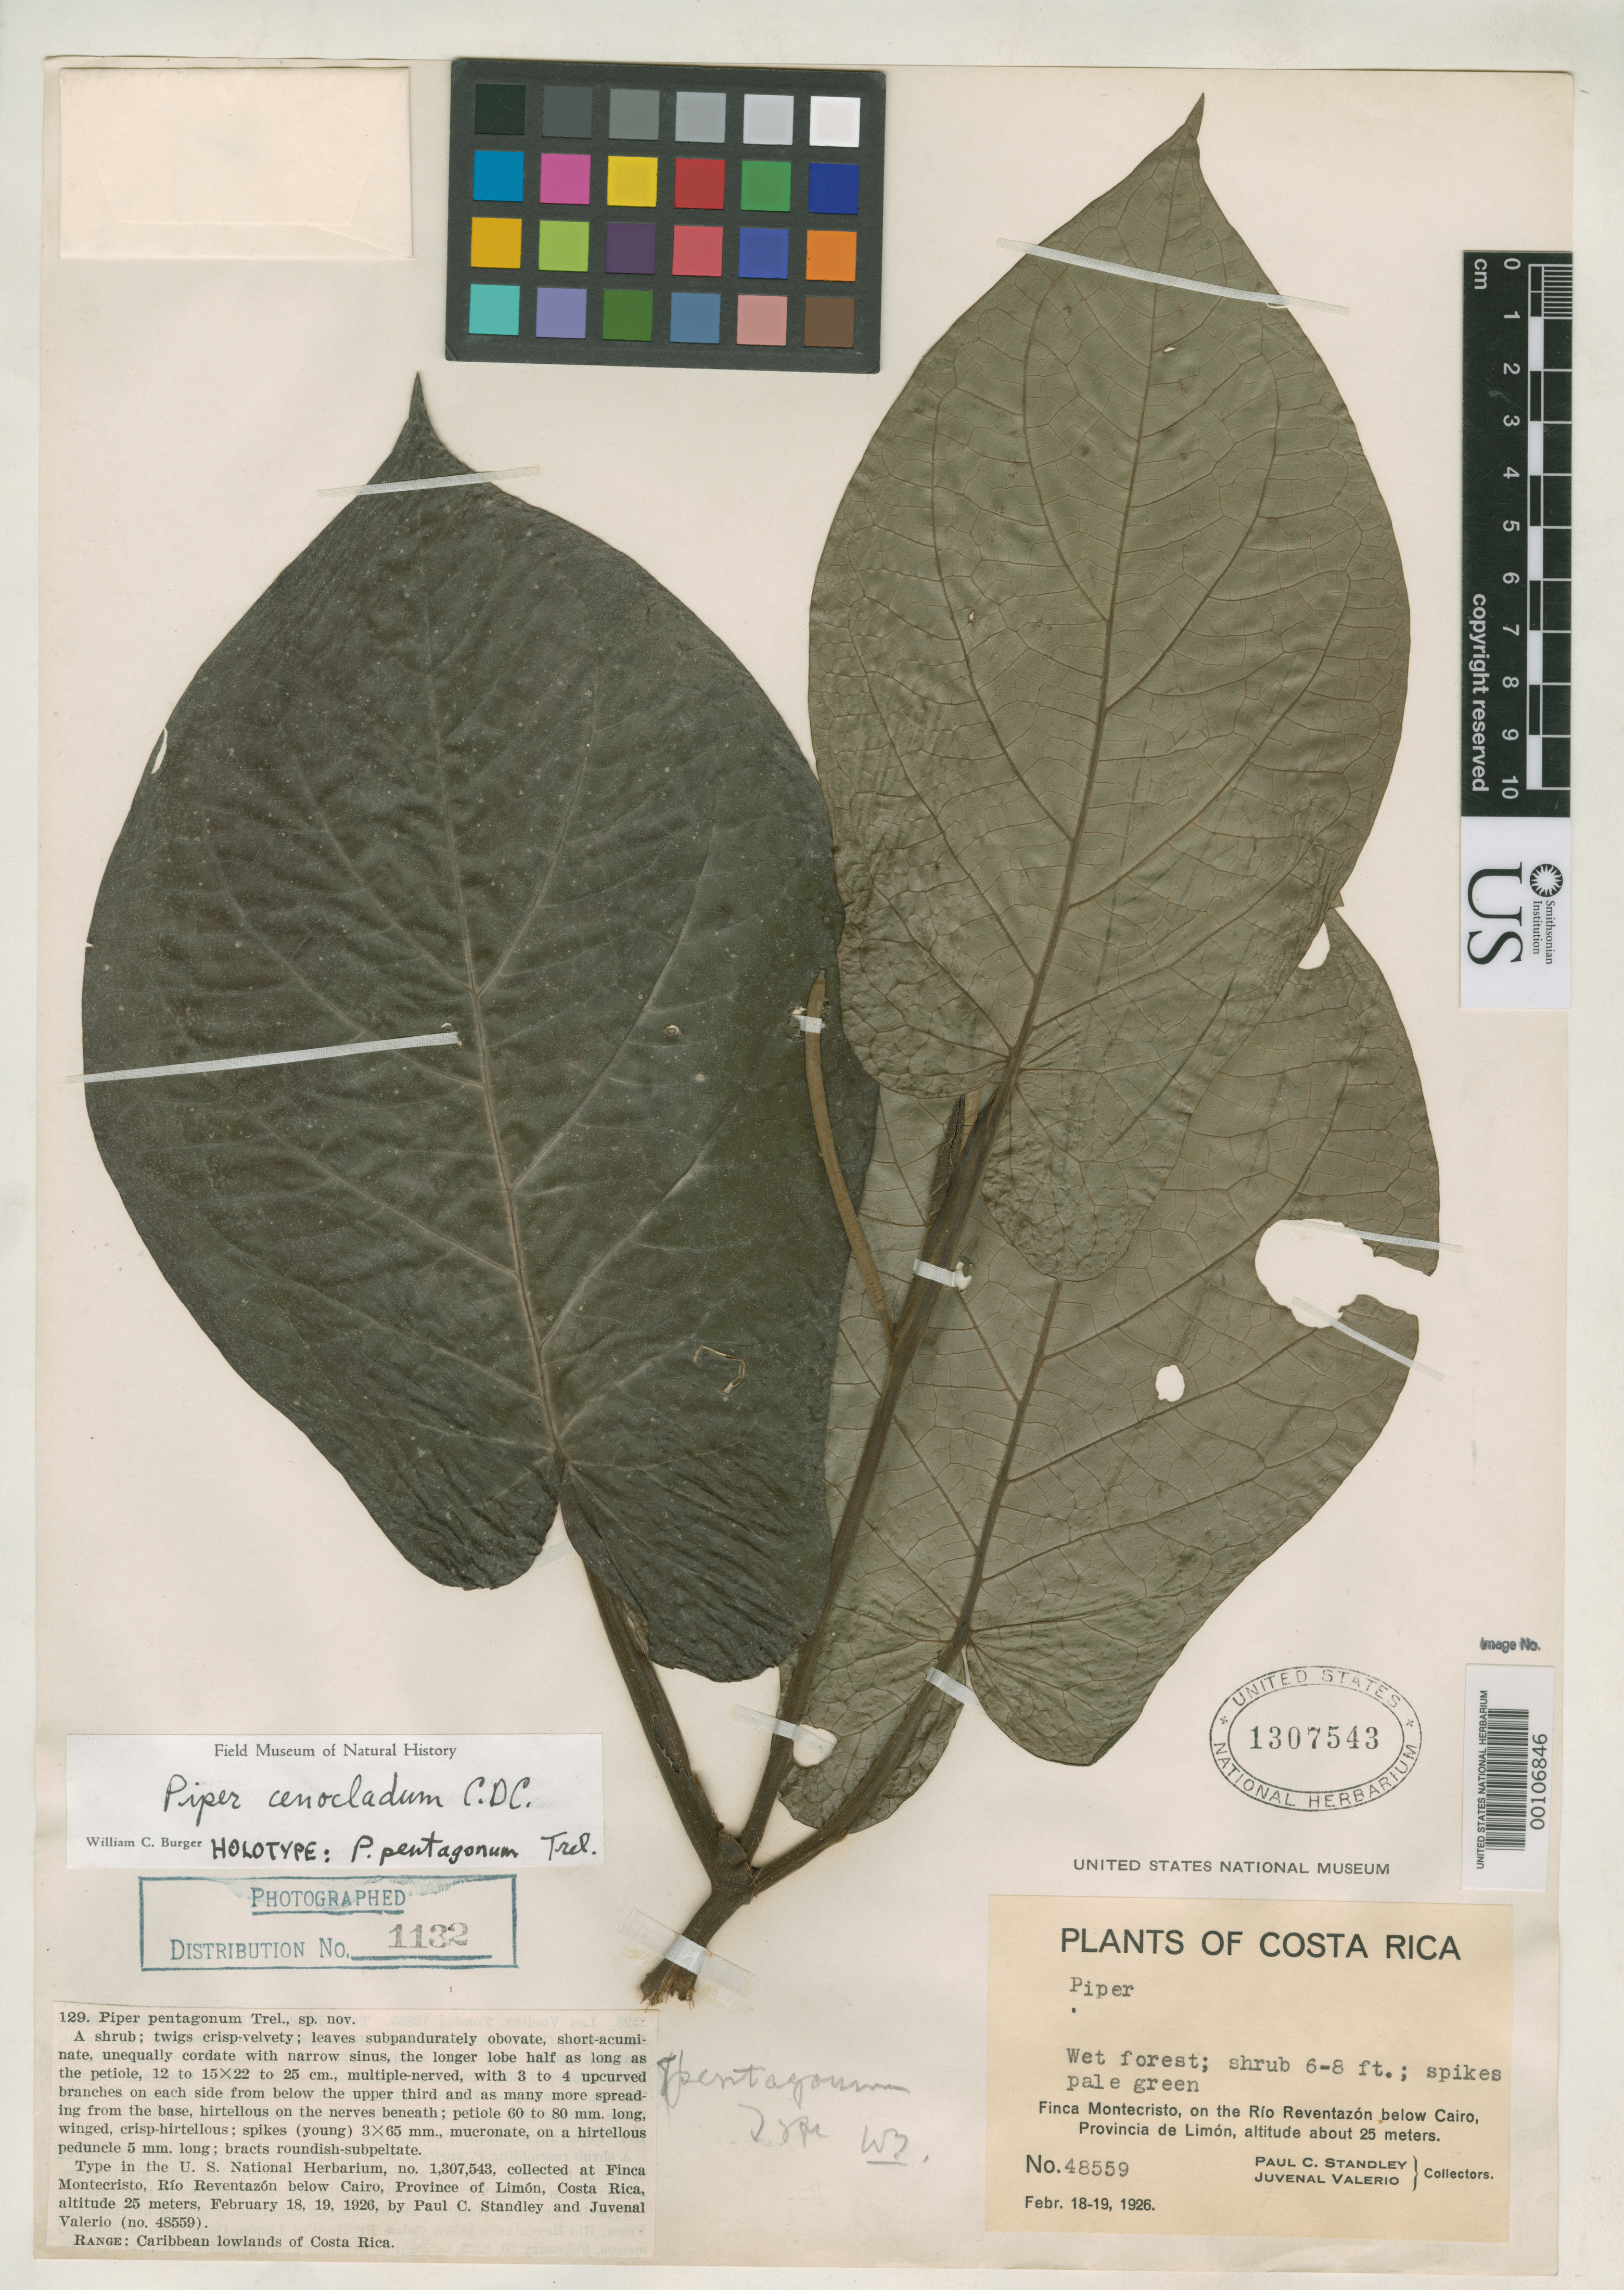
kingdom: Plantae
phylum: Tracheophyta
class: Magnoliopsida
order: Piperales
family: Piperaceae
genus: Piper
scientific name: Piper pentagonum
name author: Trel.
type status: Holotype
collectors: P. C. Standley & J. Valerio R.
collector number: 48559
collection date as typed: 18 Feb 1926 to 19 Feb 1926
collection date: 1926-02-18/1926-02-19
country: Costa Rica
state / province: Limón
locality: Finca Montecristo, Rio Reventazon, below Cairo.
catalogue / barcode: US 1307543